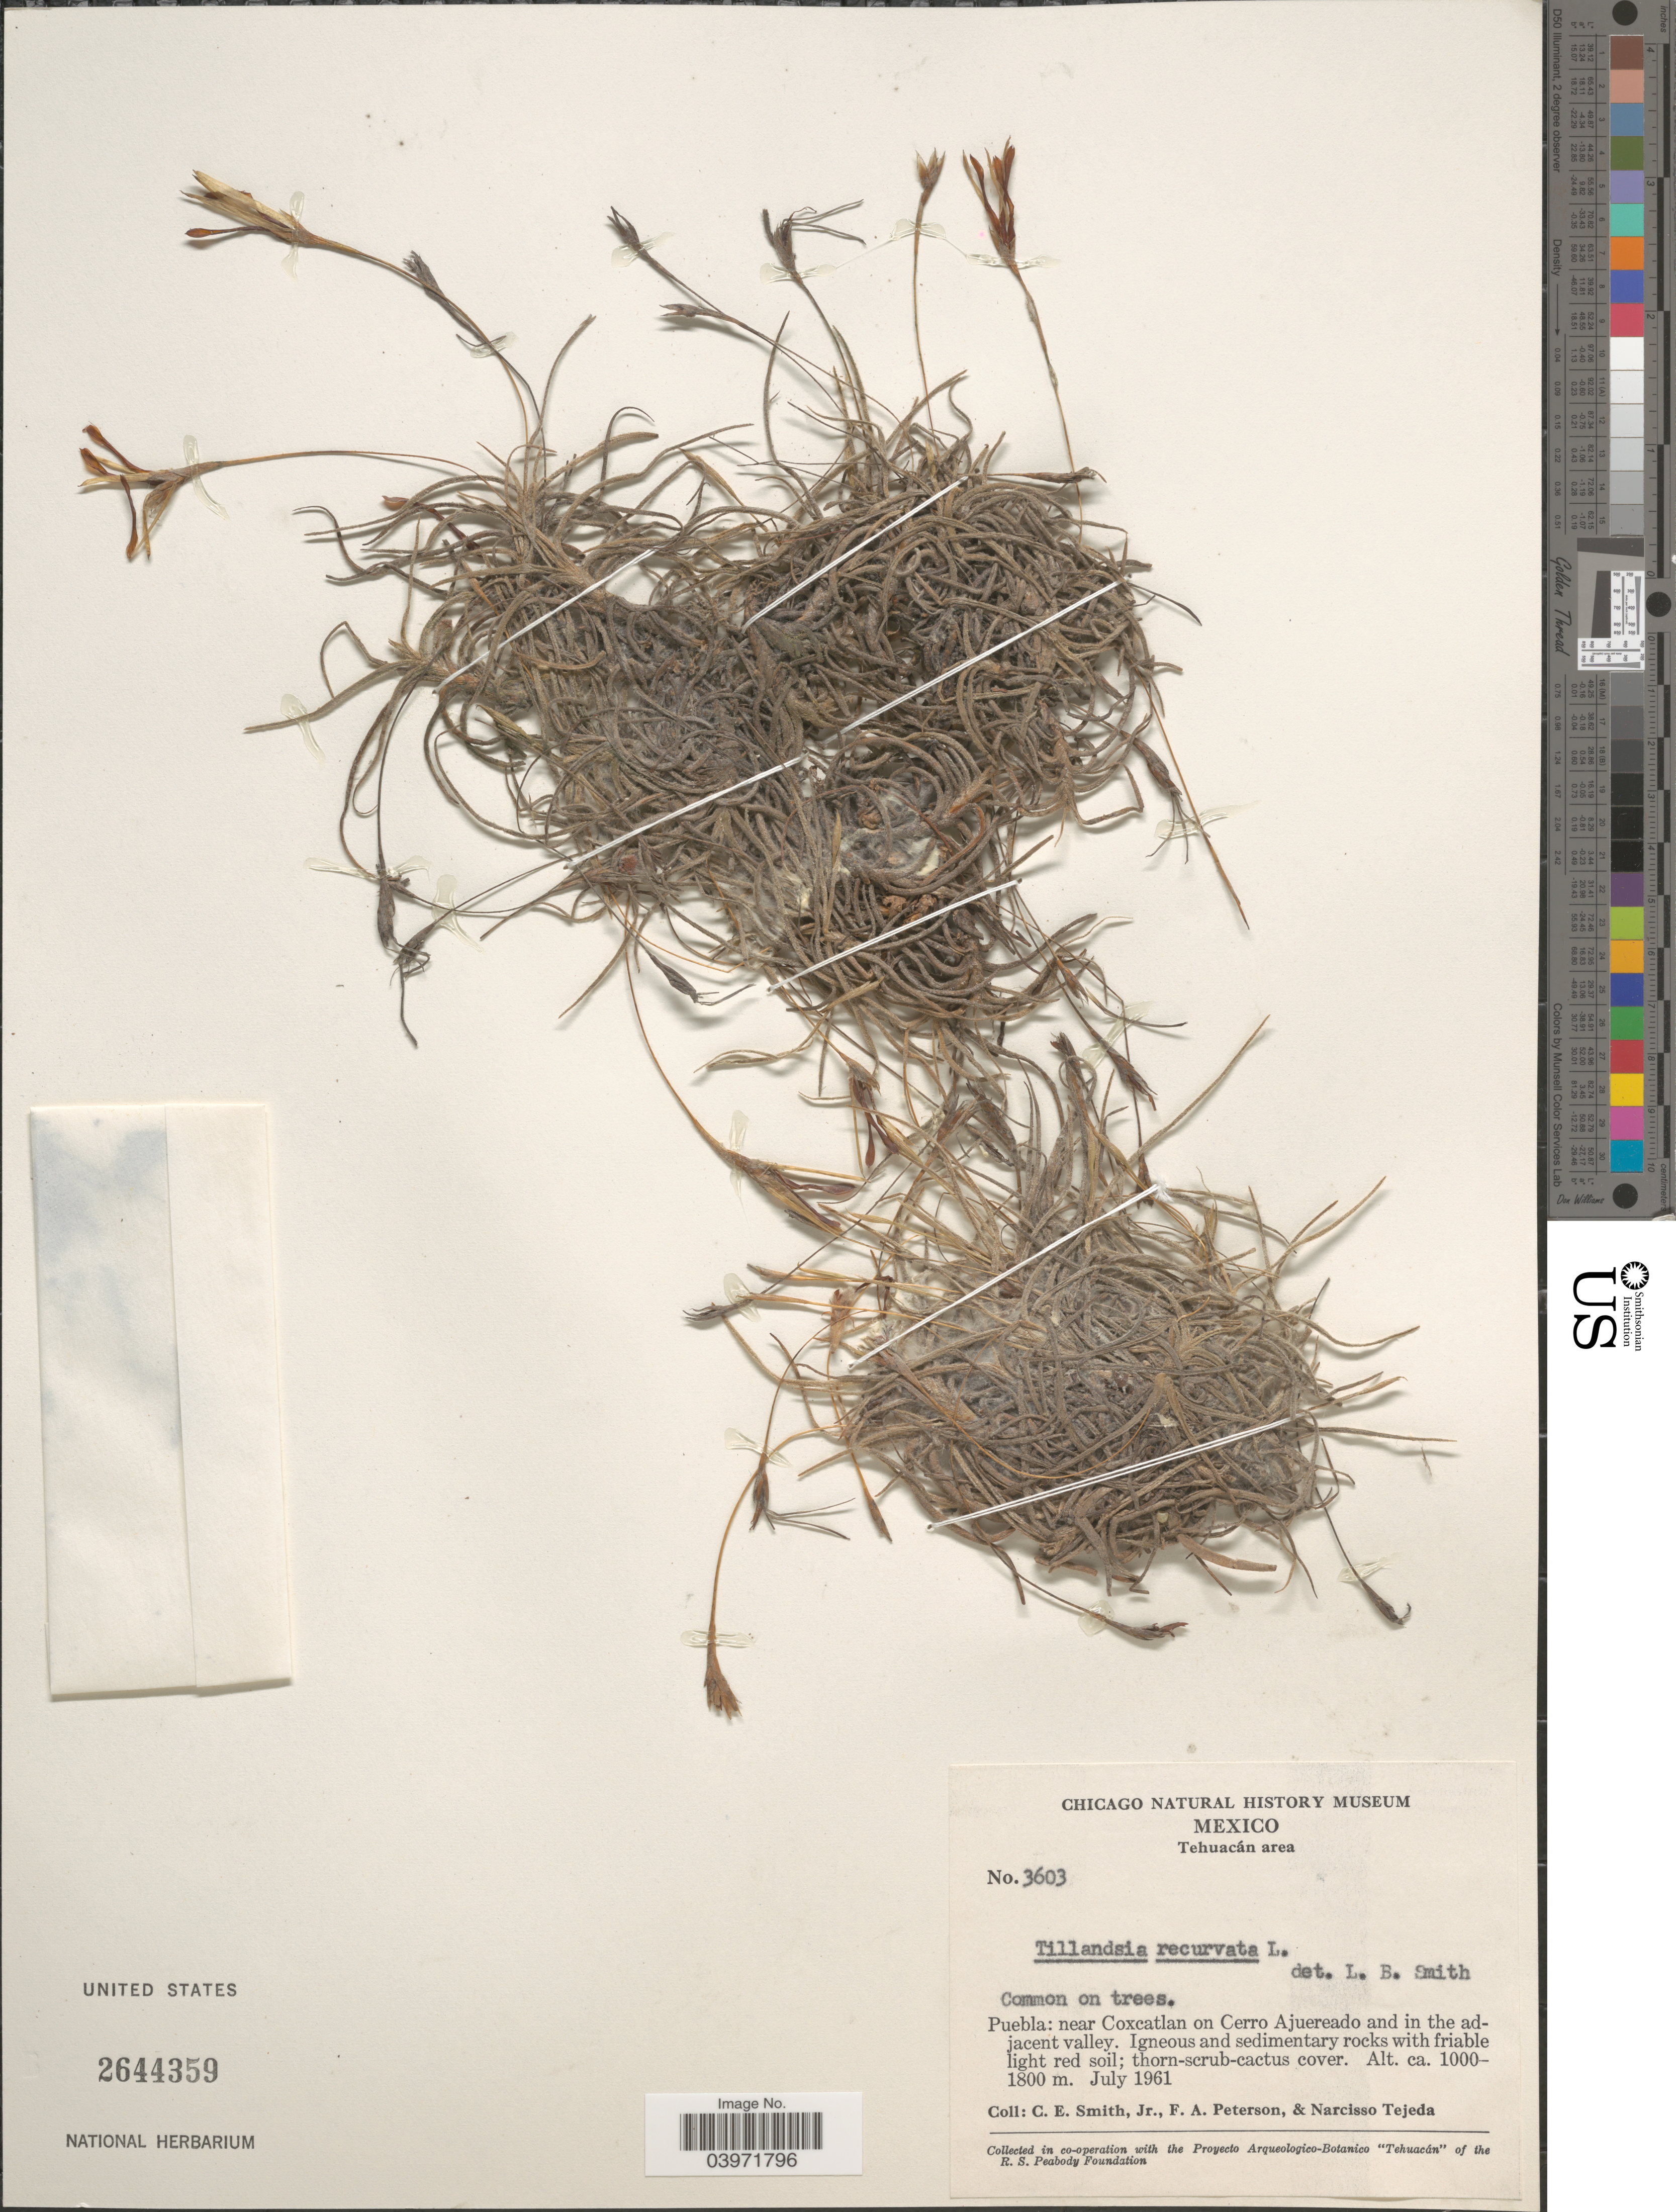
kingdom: Plantae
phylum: Tracheophyta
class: Liliopsida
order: Poales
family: Bromeliaceae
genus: Tillandsia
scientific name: Tillandsia recurvata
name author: L.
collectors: C. E. Smith Jr., F. A. Peterson & N. Tejeda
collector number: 3603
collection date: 1961-07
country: Mexico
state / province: Puebla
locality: Tehuacán area. Near Coxcatlan on Cerro Ajuereado and in the adjacent valley.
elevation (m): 1000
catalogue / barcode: US 2644359